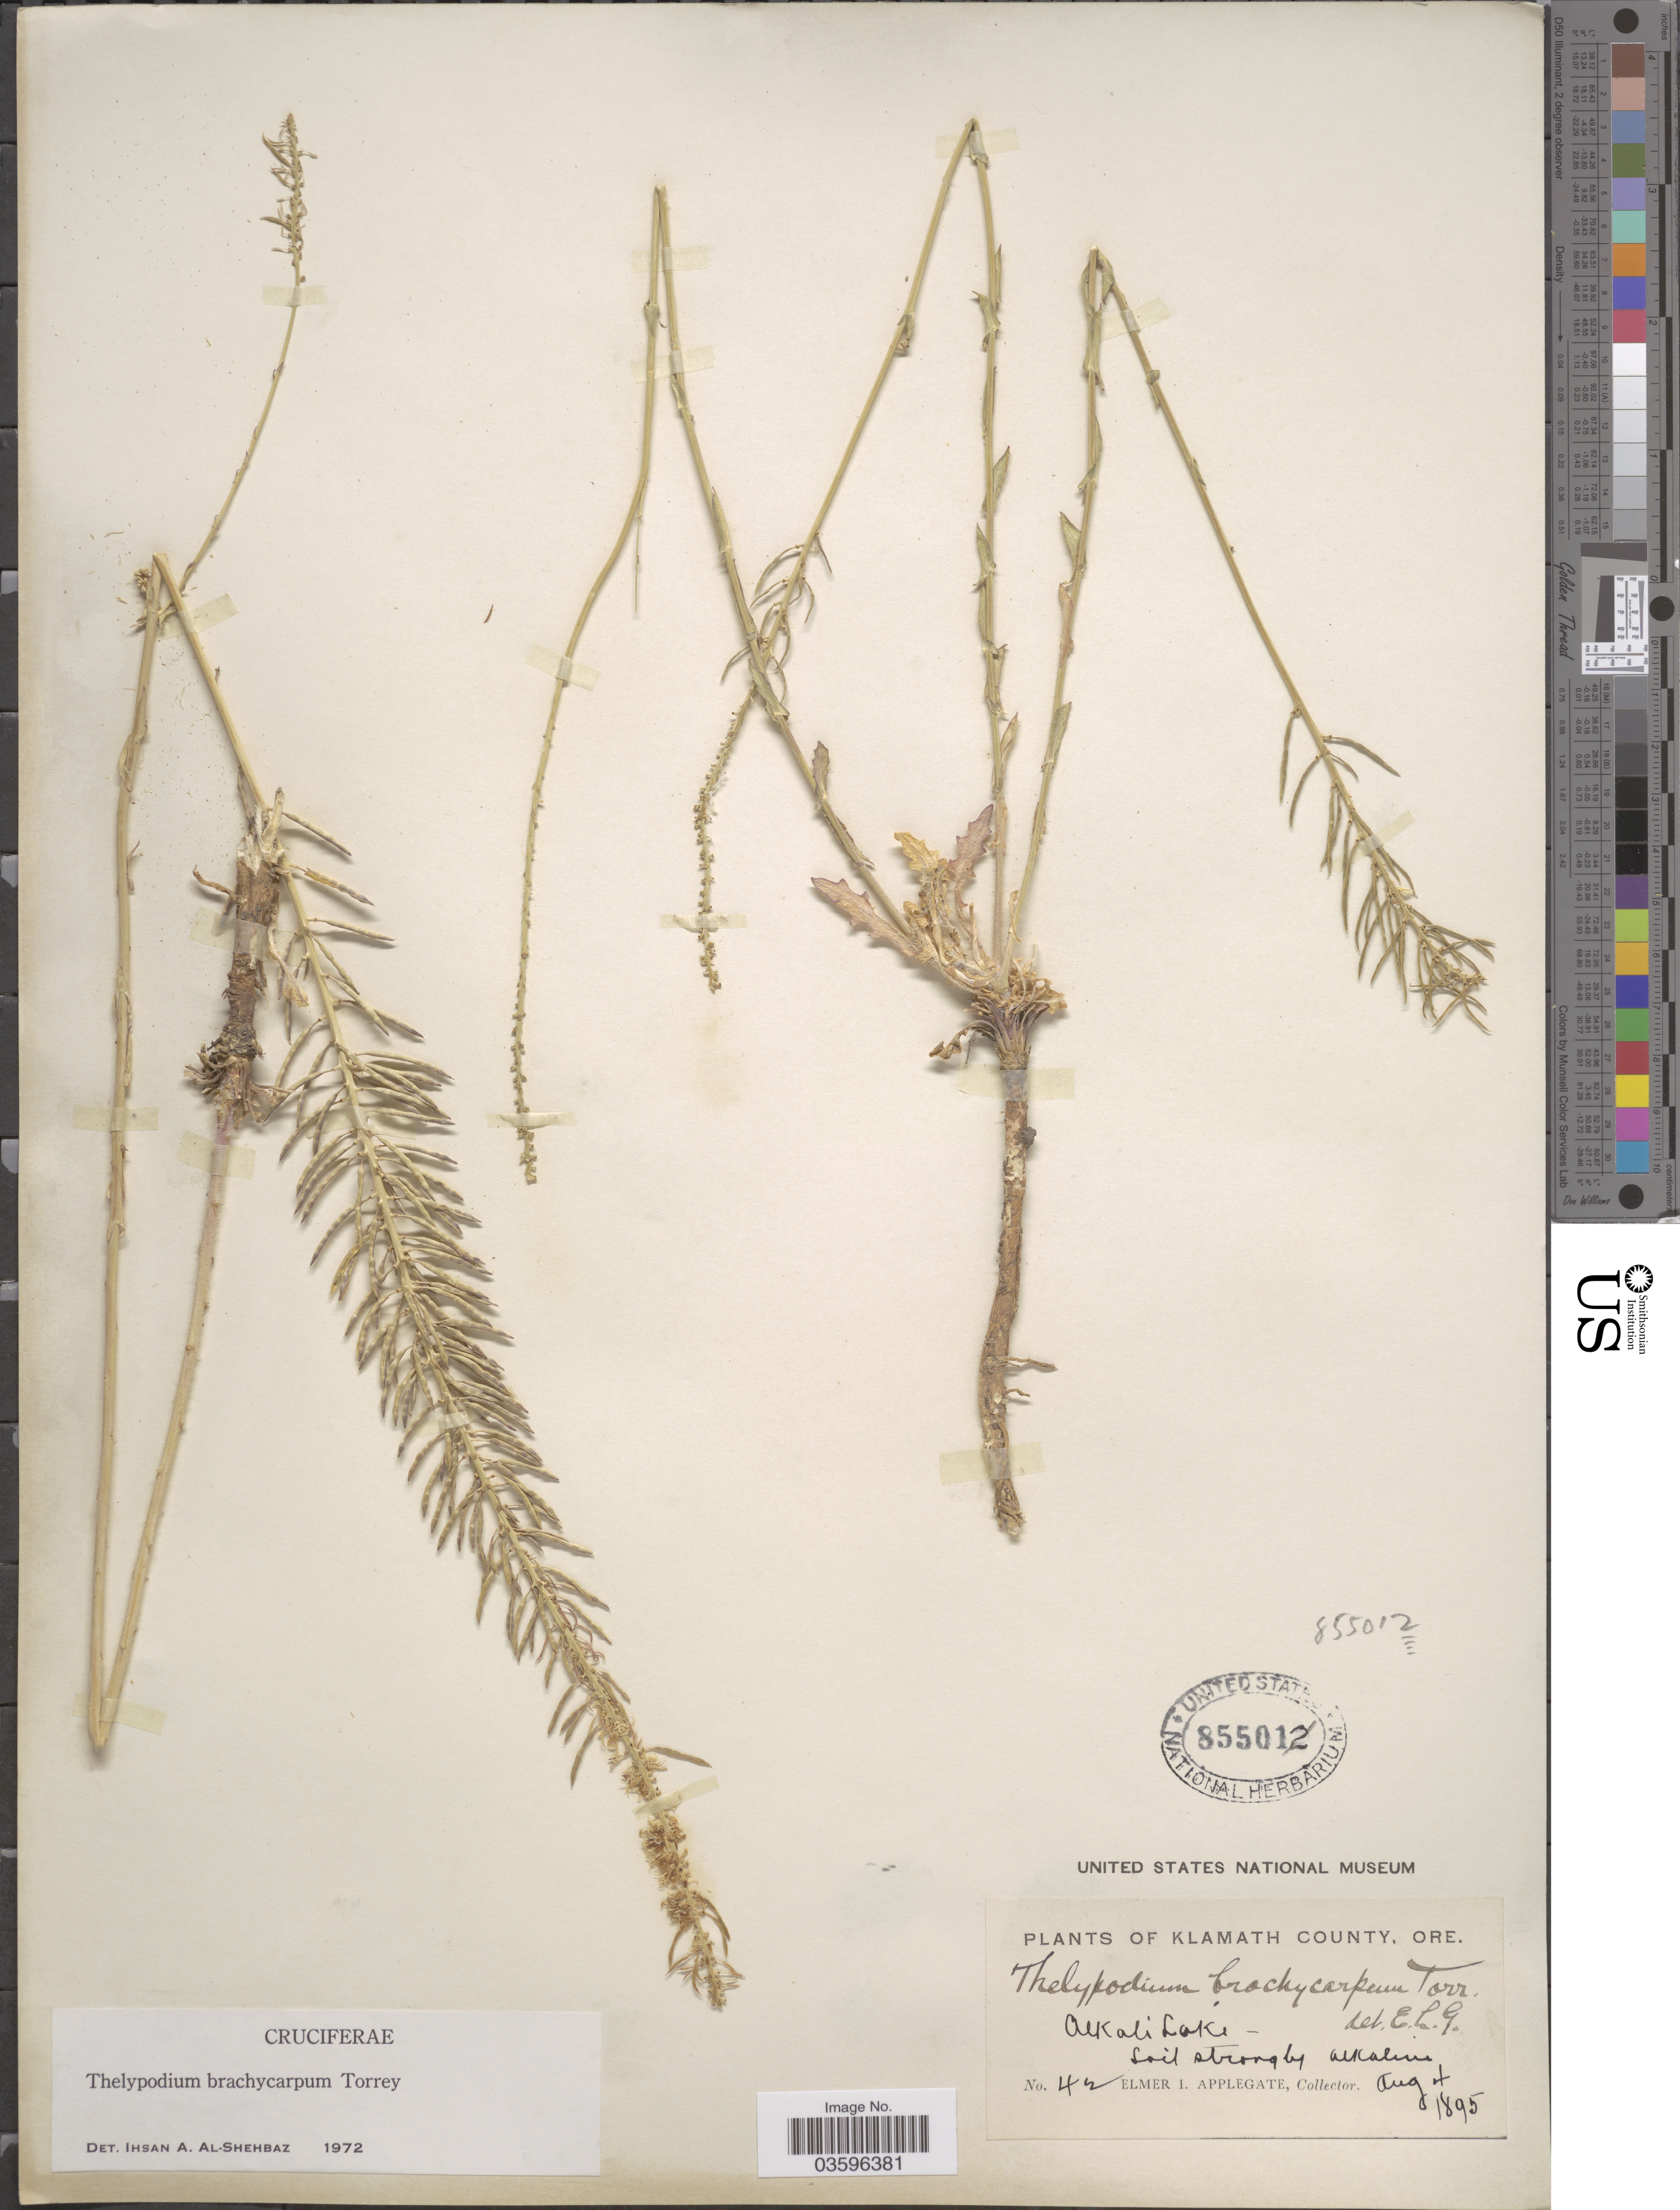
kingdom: Plantae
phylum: Tracheophyta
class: Magnoliopsida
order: Brassicales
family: Brassicaceae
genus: Thelypodium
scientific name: Thelypodium brachycarpum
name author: Torr.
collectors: E. I. Applegate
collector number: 42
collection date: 1895-08-04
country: United States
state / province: Oregon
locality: Klamath County. Alkali Lake.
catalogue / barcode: US 855012